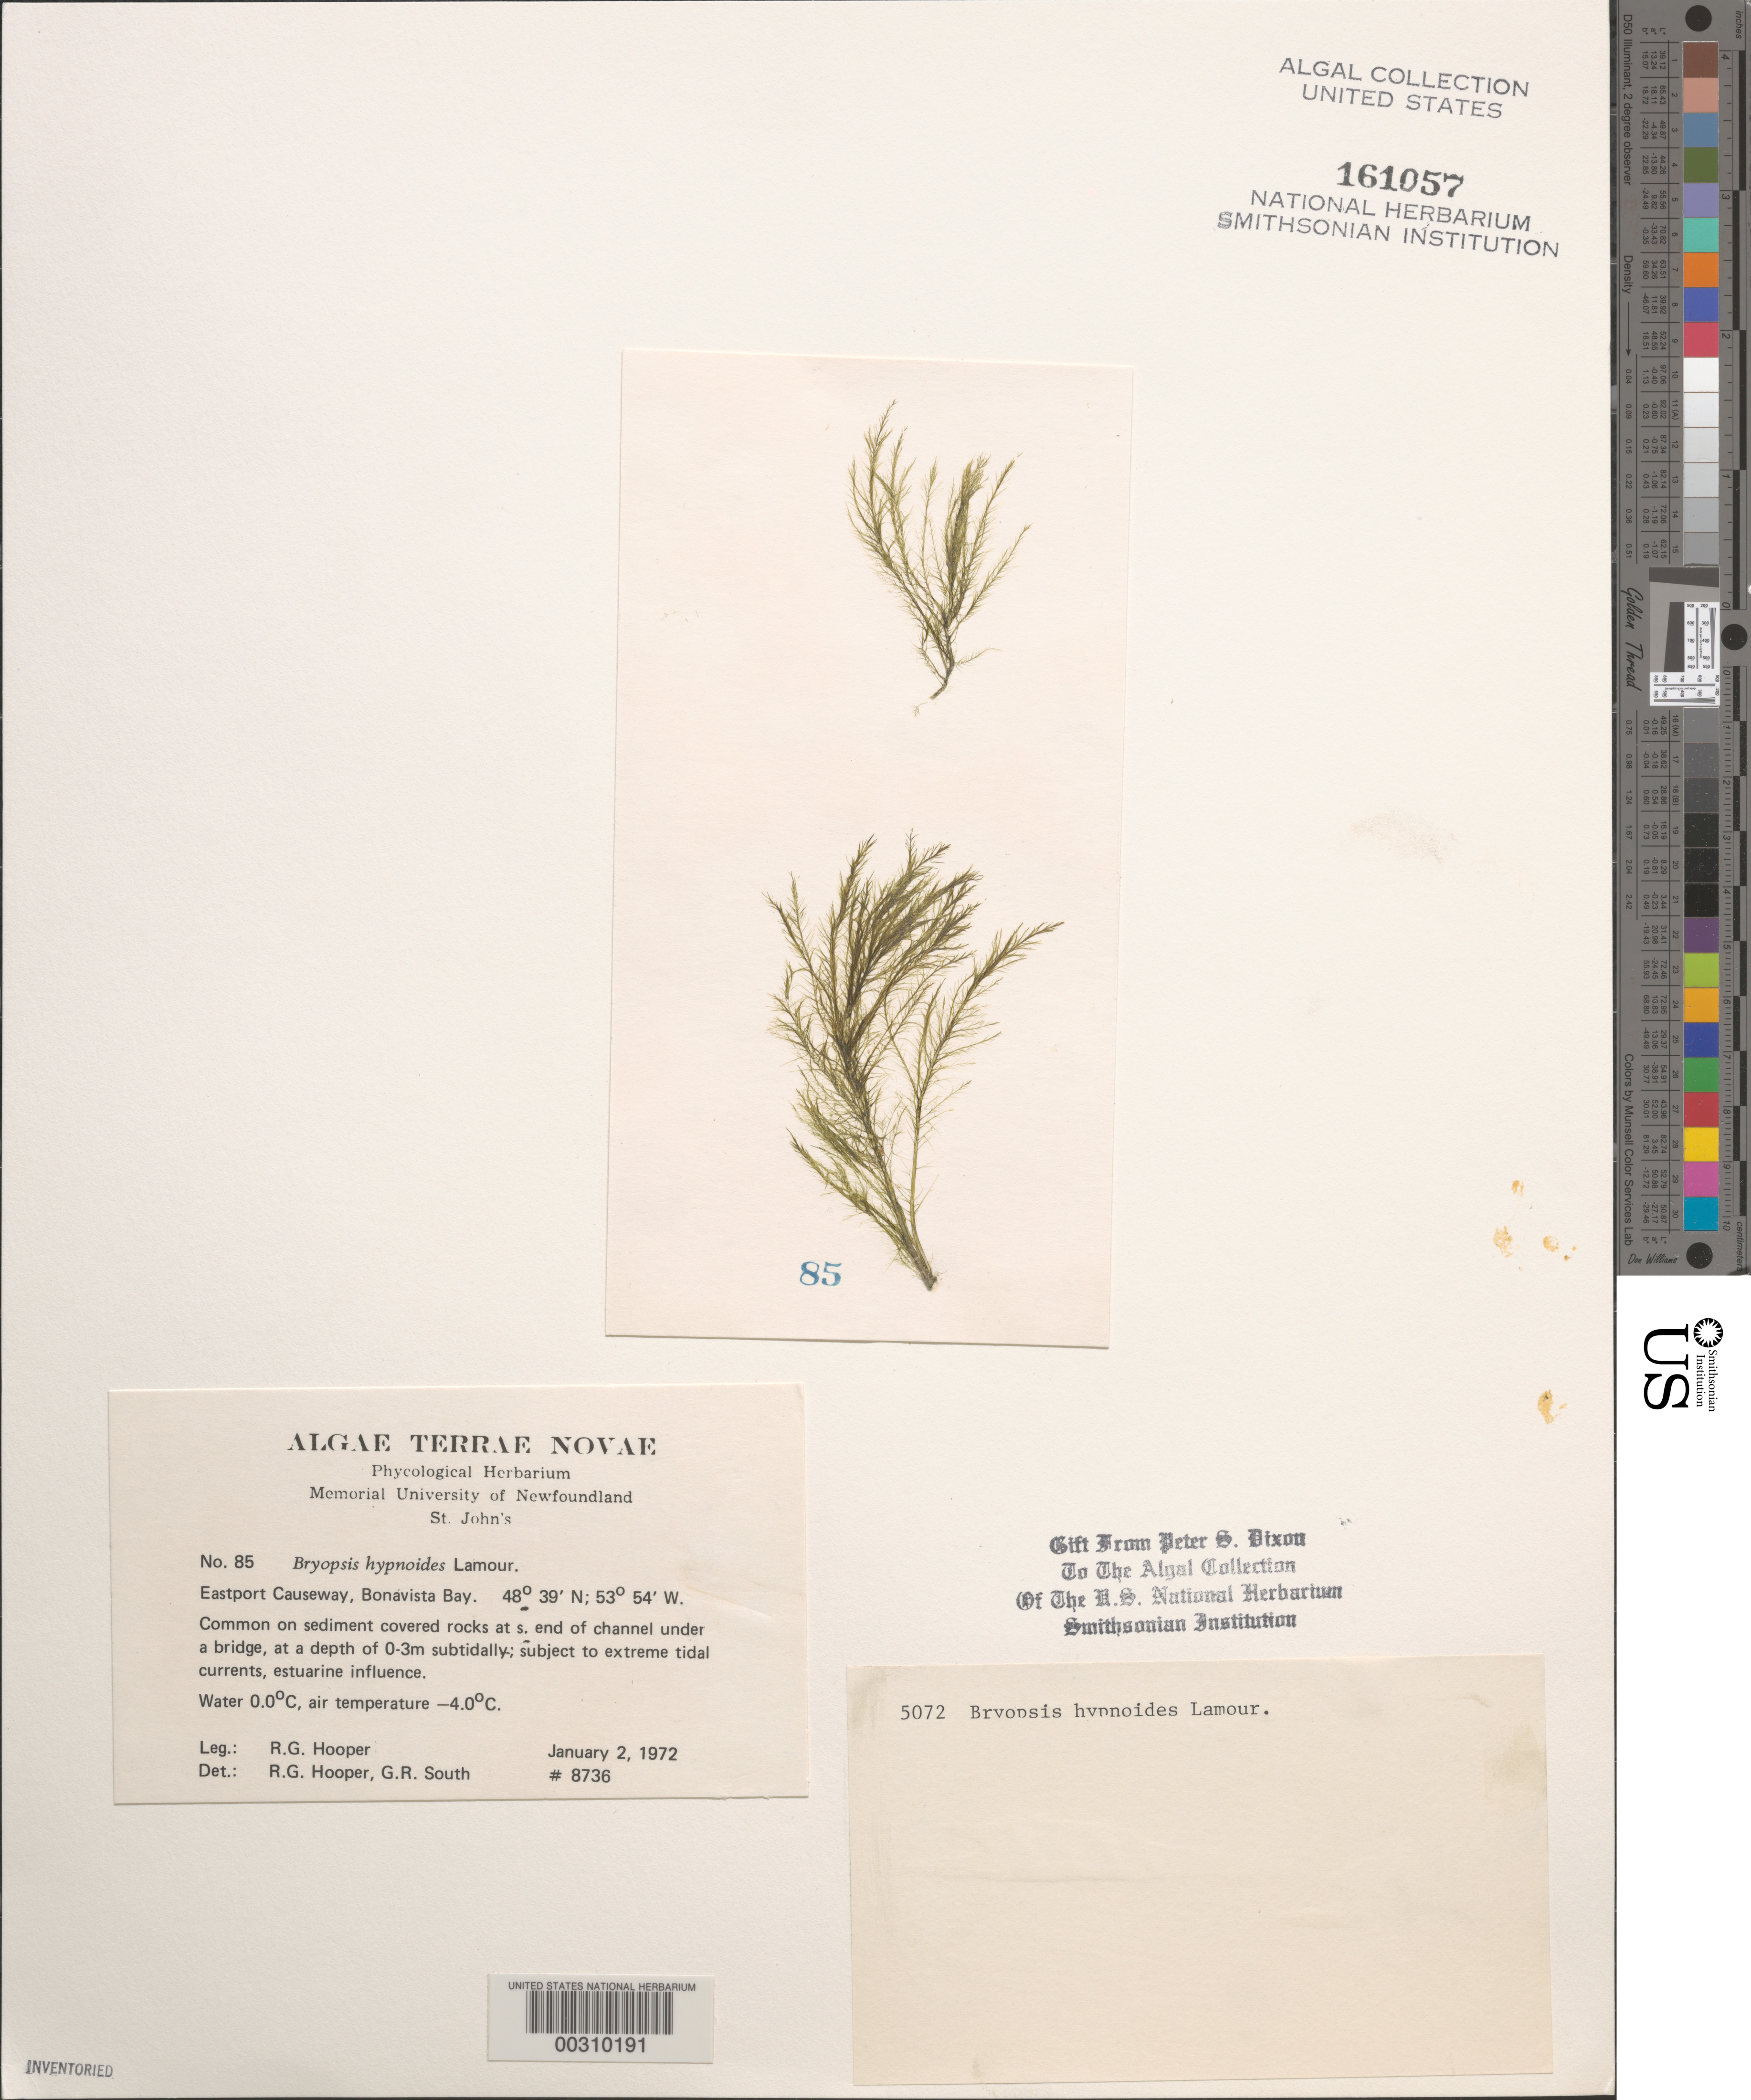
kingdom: Plantae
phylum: Chlorophyta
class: Ulvophyceae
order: Bryopsidales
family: Bryopsidaceae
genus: Bryopsis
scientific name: Bryopsis hypnoides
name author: J.V.Lamouroux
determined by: Hooper, R. G.; South, G. R.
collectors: R. G. Hooper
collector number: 8736 & PSD 5072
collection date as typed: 02 Jan 1972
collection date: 1972-01-02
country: Canada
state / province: Newfoundland and Labrador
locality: Eastport Causeway, Bonavista Bay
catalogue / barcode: US 161057